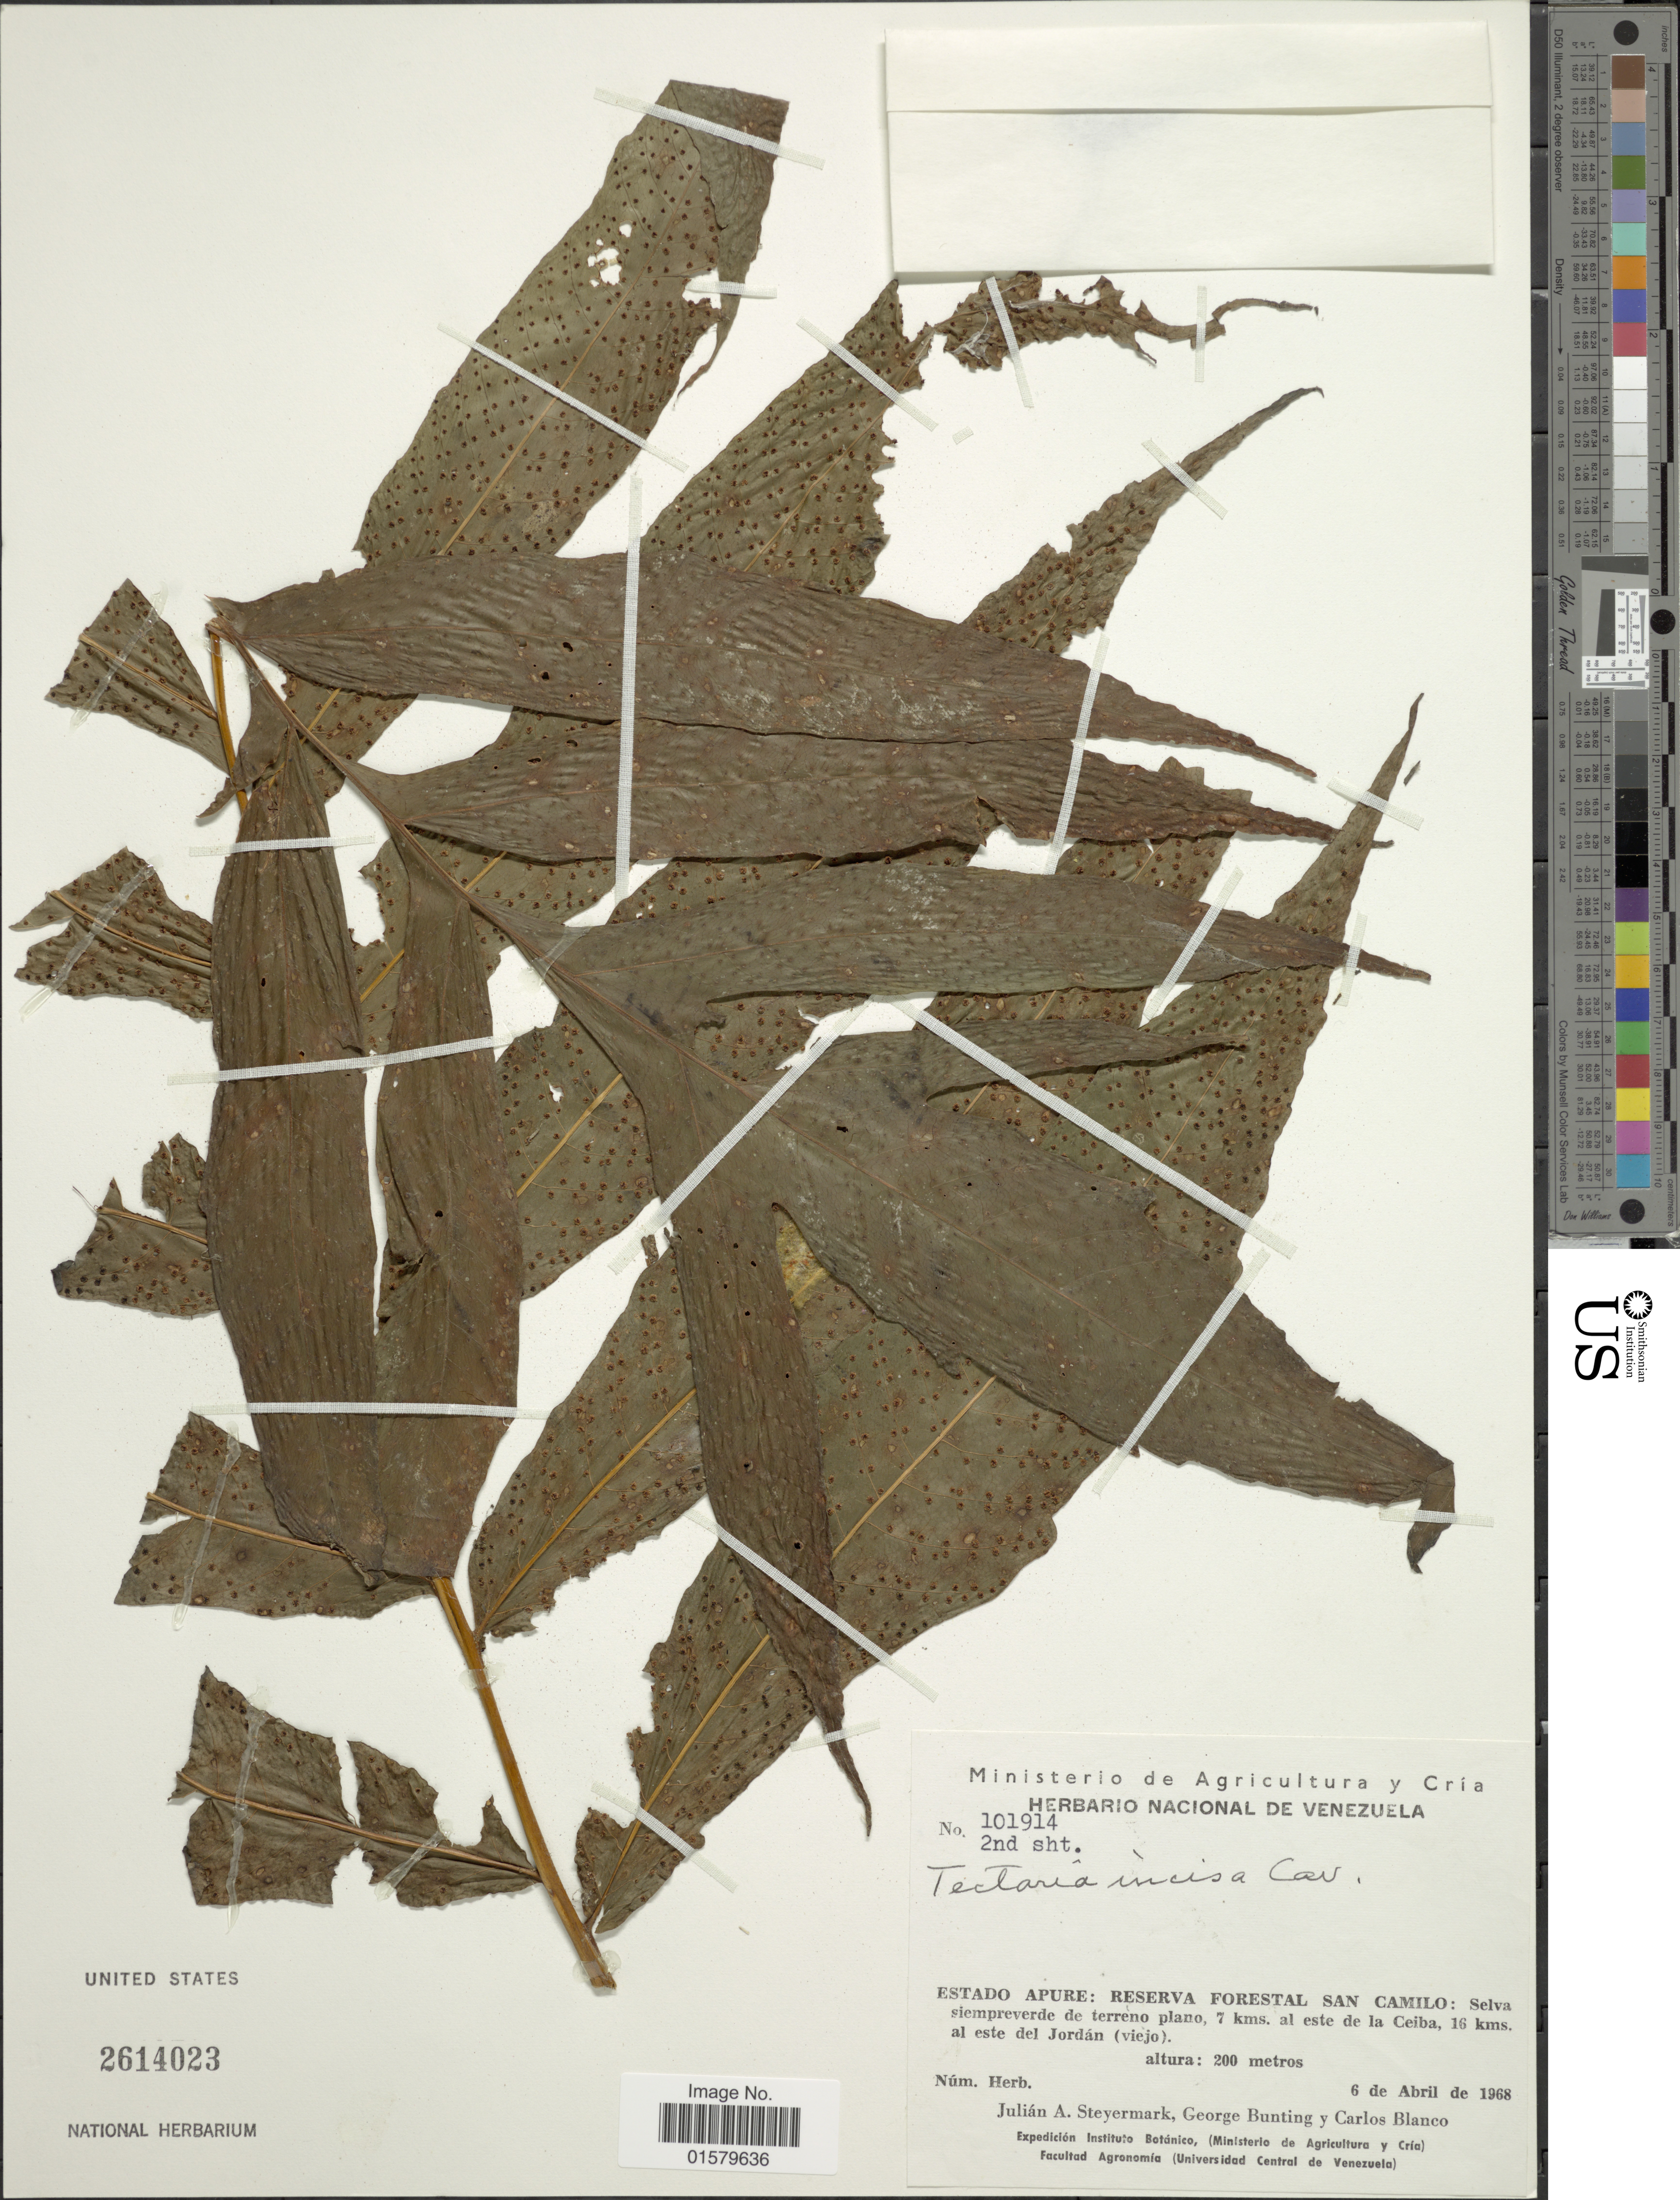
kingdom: Plantae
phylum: Tracheophyta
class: Polypodiopsida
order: Polypodiales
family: Tectariaceae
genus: Tectaria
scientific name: Tectaria incisa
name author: Cav.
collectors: J. Steyermark, G. S. Bunting & C. A. Blanco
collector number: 101914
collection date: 1968-04-06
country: Venezuela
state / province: Apure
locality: Reserva Forestal San Camilo: Selva siempreverde de terreno plano, 7 kms, al este de la Ceiba, 16 kms. al este del Jordan (viejo)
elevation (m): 200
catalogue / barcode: US 2614023